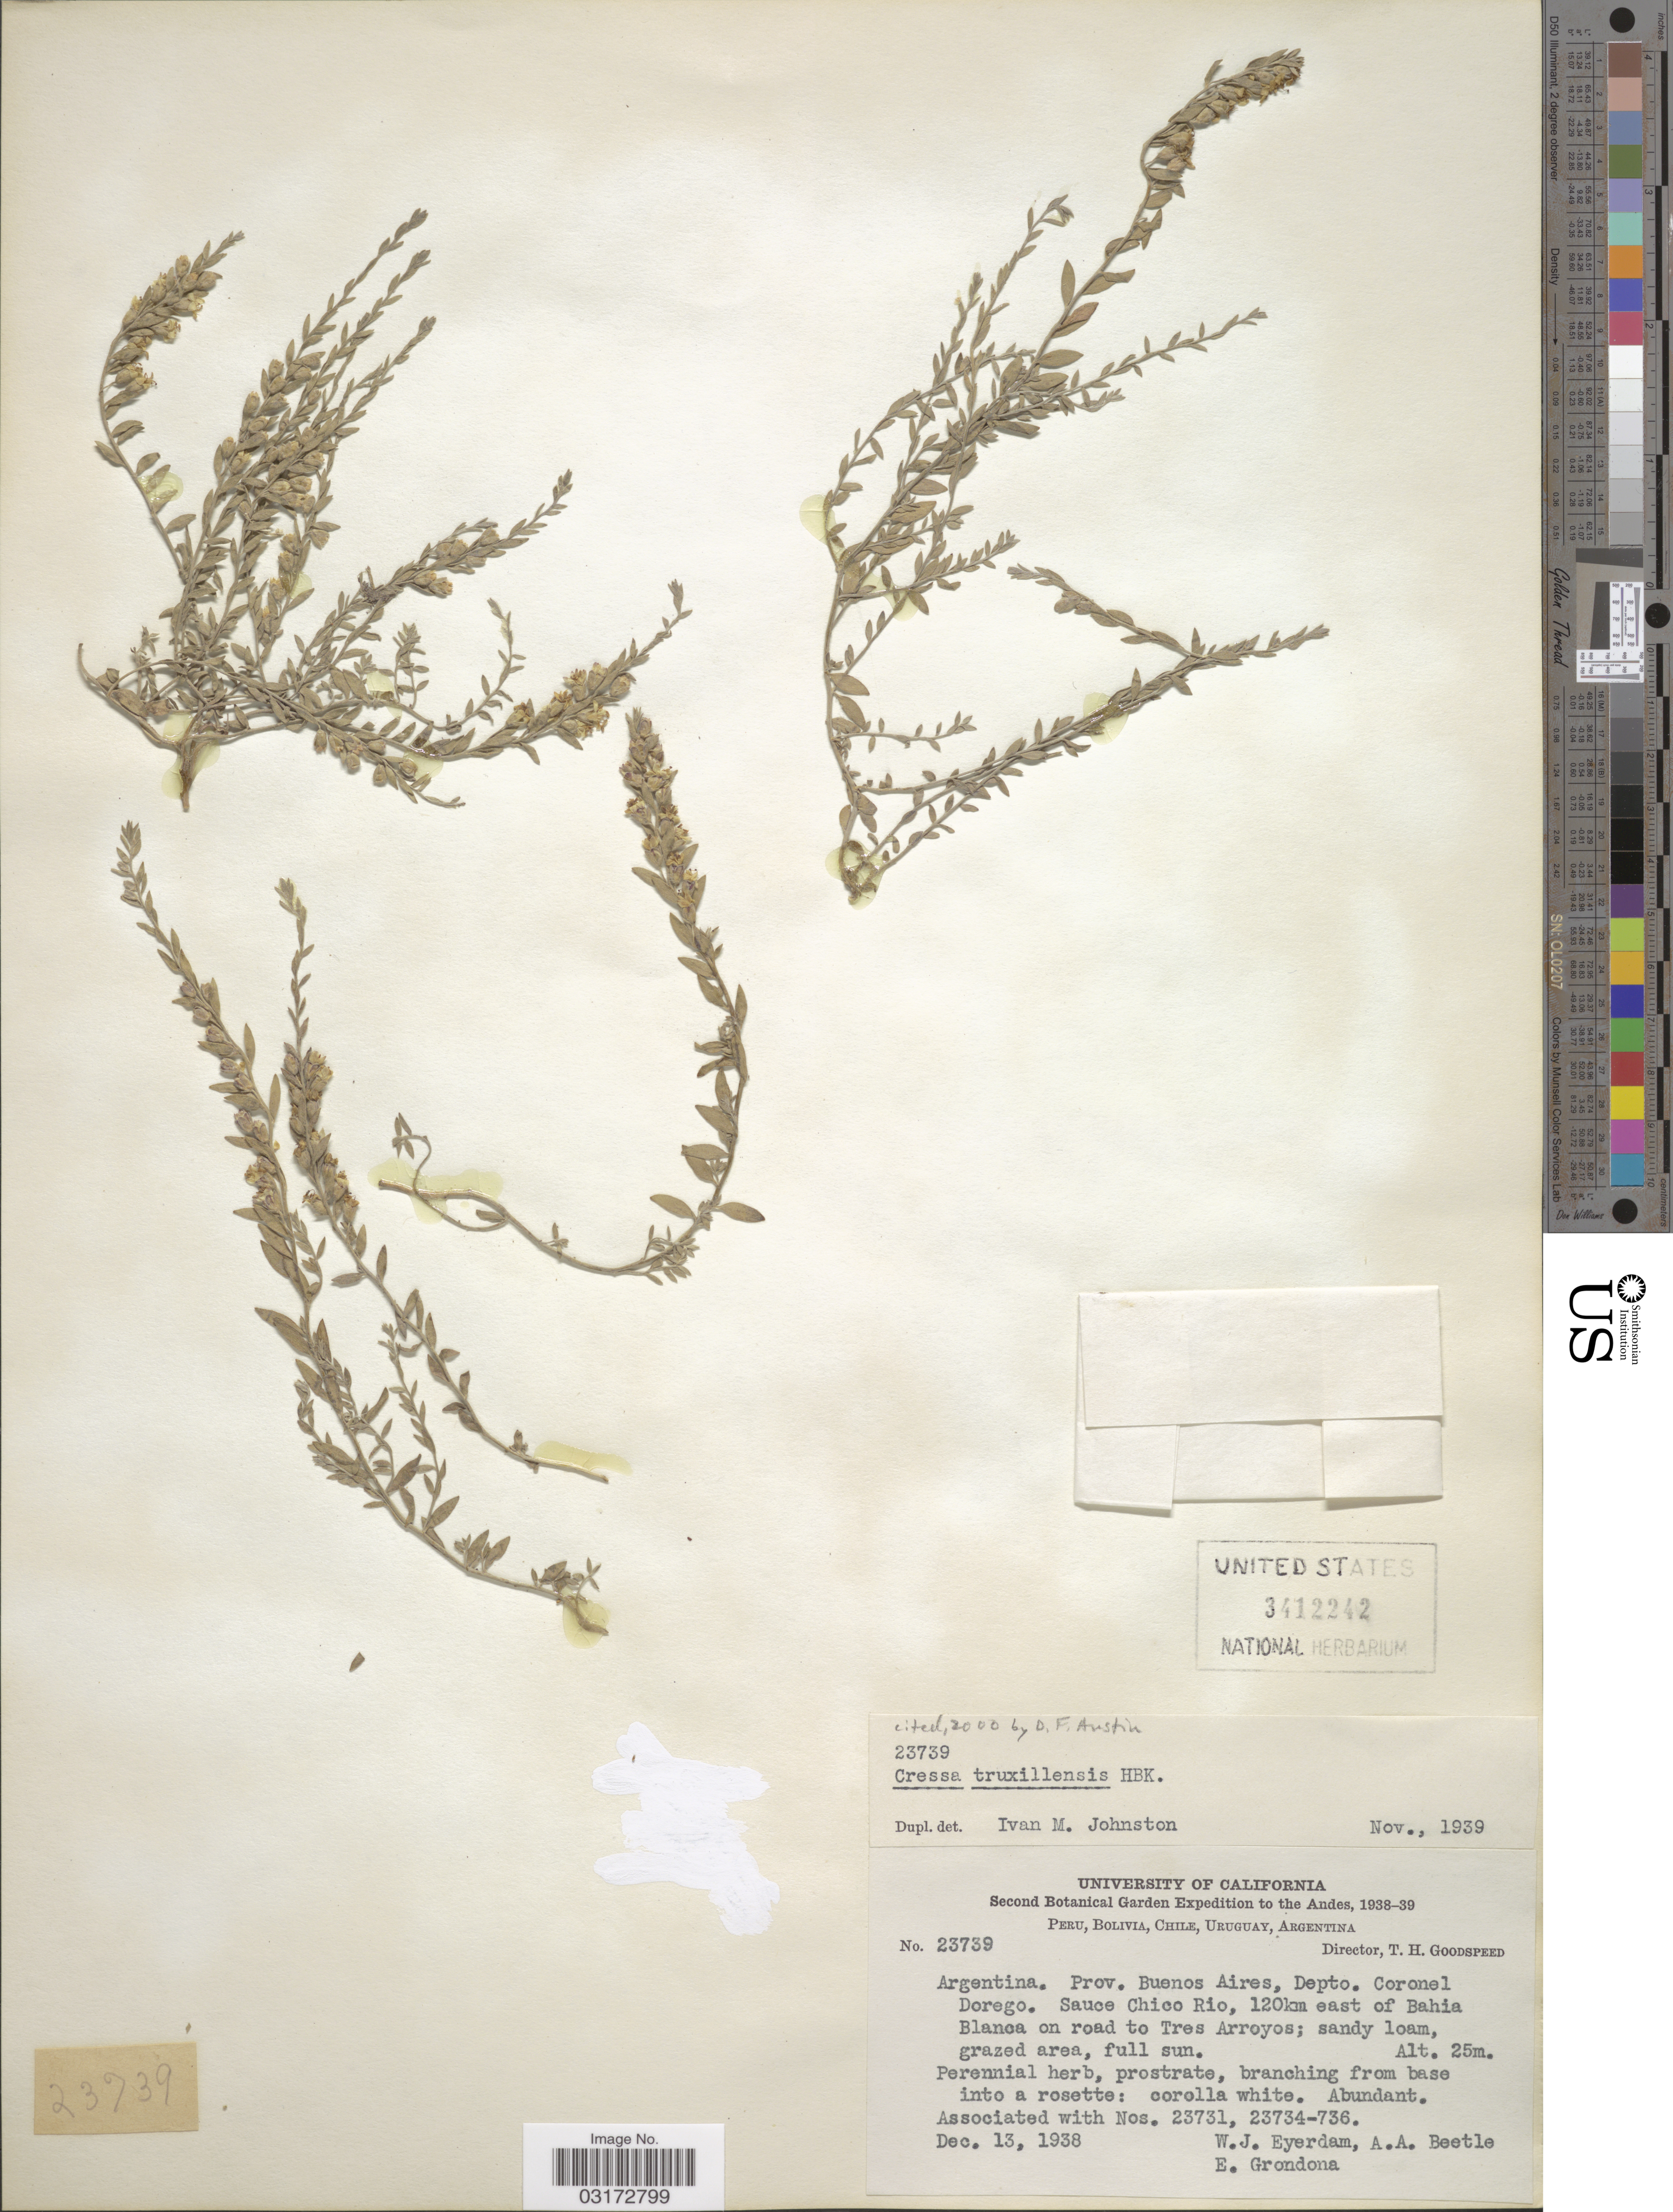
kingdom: Plantae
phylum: Tracheophyta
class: Magnoliopsida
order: Solanales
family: Convolvulaceae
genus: Cressa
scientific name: Cressa truxillensis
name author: Kunth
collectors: W. J. Eyerdam, A. A. Beetle & E. Grondona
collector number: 23739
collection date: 1938-12-13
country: Argentina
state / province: Buenos Aires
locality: The Andes, Depto. Coronel Dorego. Sauce Chico Rio, 120km east of Bahia Blanca on road to Tres Arroyos.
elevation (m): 25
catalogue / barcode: US 3412242